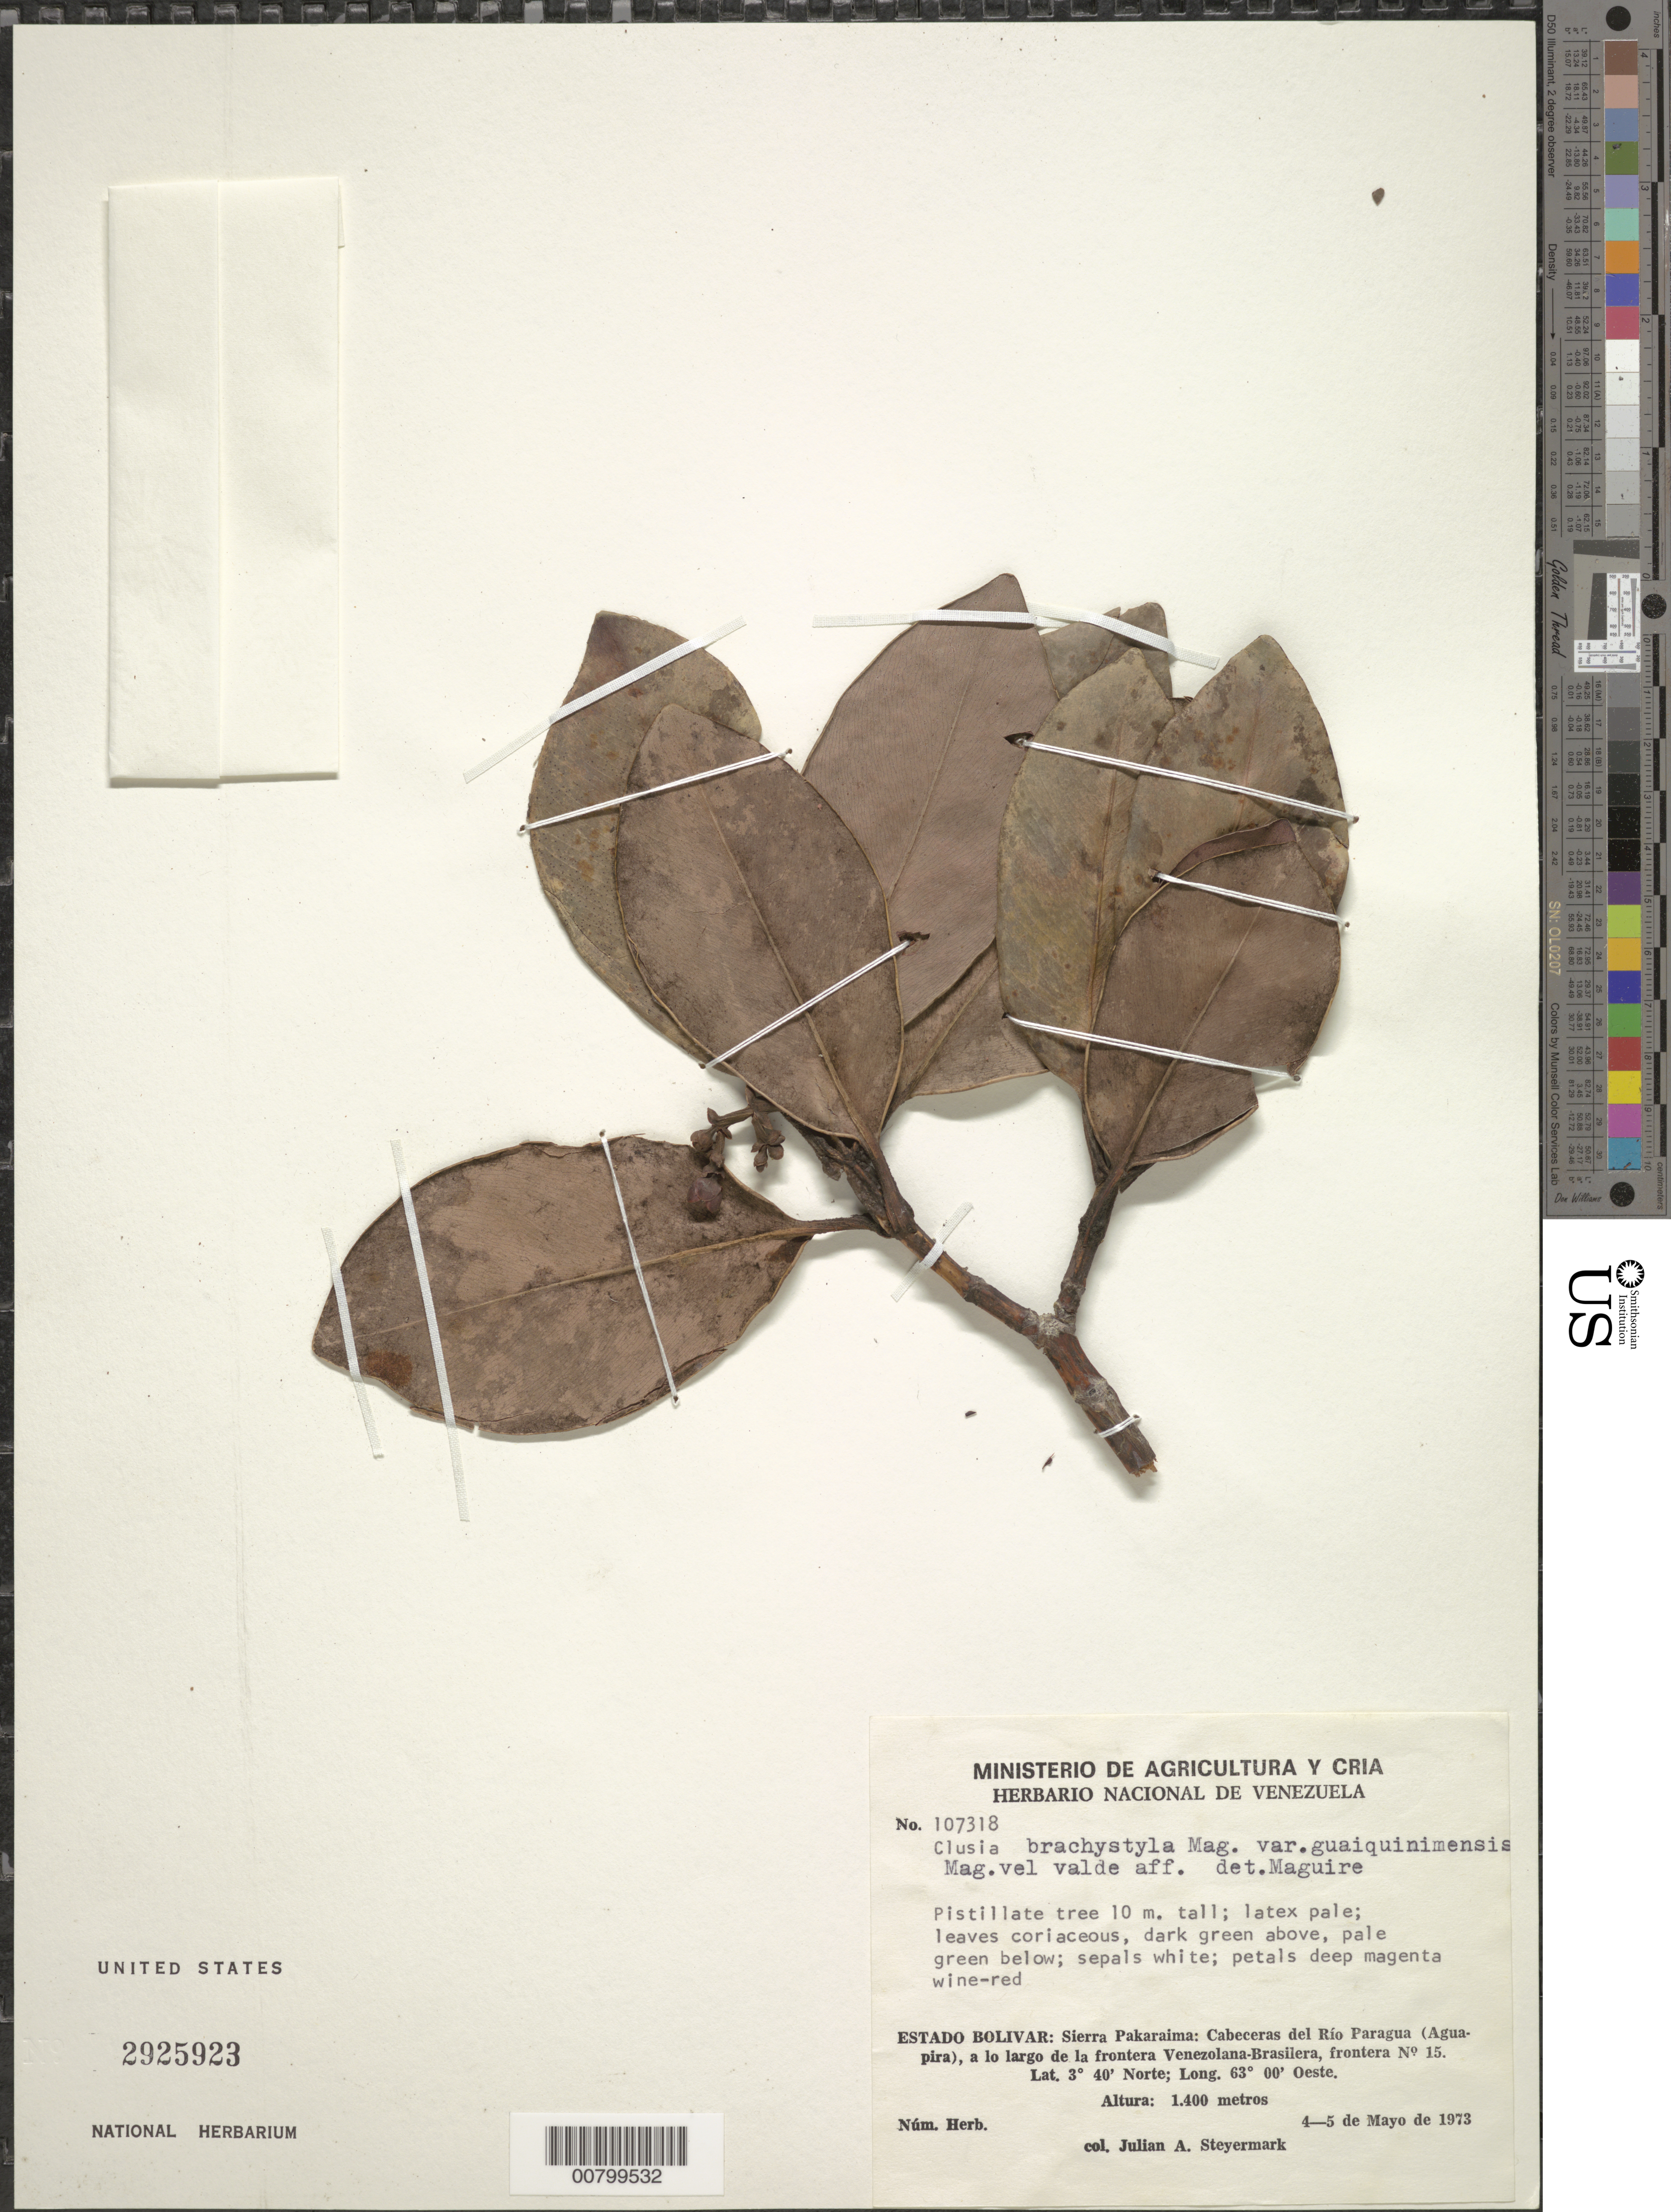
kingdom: Plantae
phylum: Tracheophyta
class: Magnoliopsida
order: Malpighiales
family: Clusiaceae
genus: Clusia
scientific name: Clusia brachystyla var. guaiquinimensis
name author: Maguire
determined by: Maguire, Bassett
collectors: J. Steyermark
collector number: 107318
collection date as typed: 4-May-73 to 5-May-73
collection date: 1973-05-04/1973-05-05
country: Venezuela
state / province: Bolívar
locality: Sierra Pakaraima: cabeceras del Río Paragua (Aguapira), a lo largo de la frontera Venezolana - Brasilera, frontera no. 15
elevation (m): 1400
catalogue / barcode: US 2925923